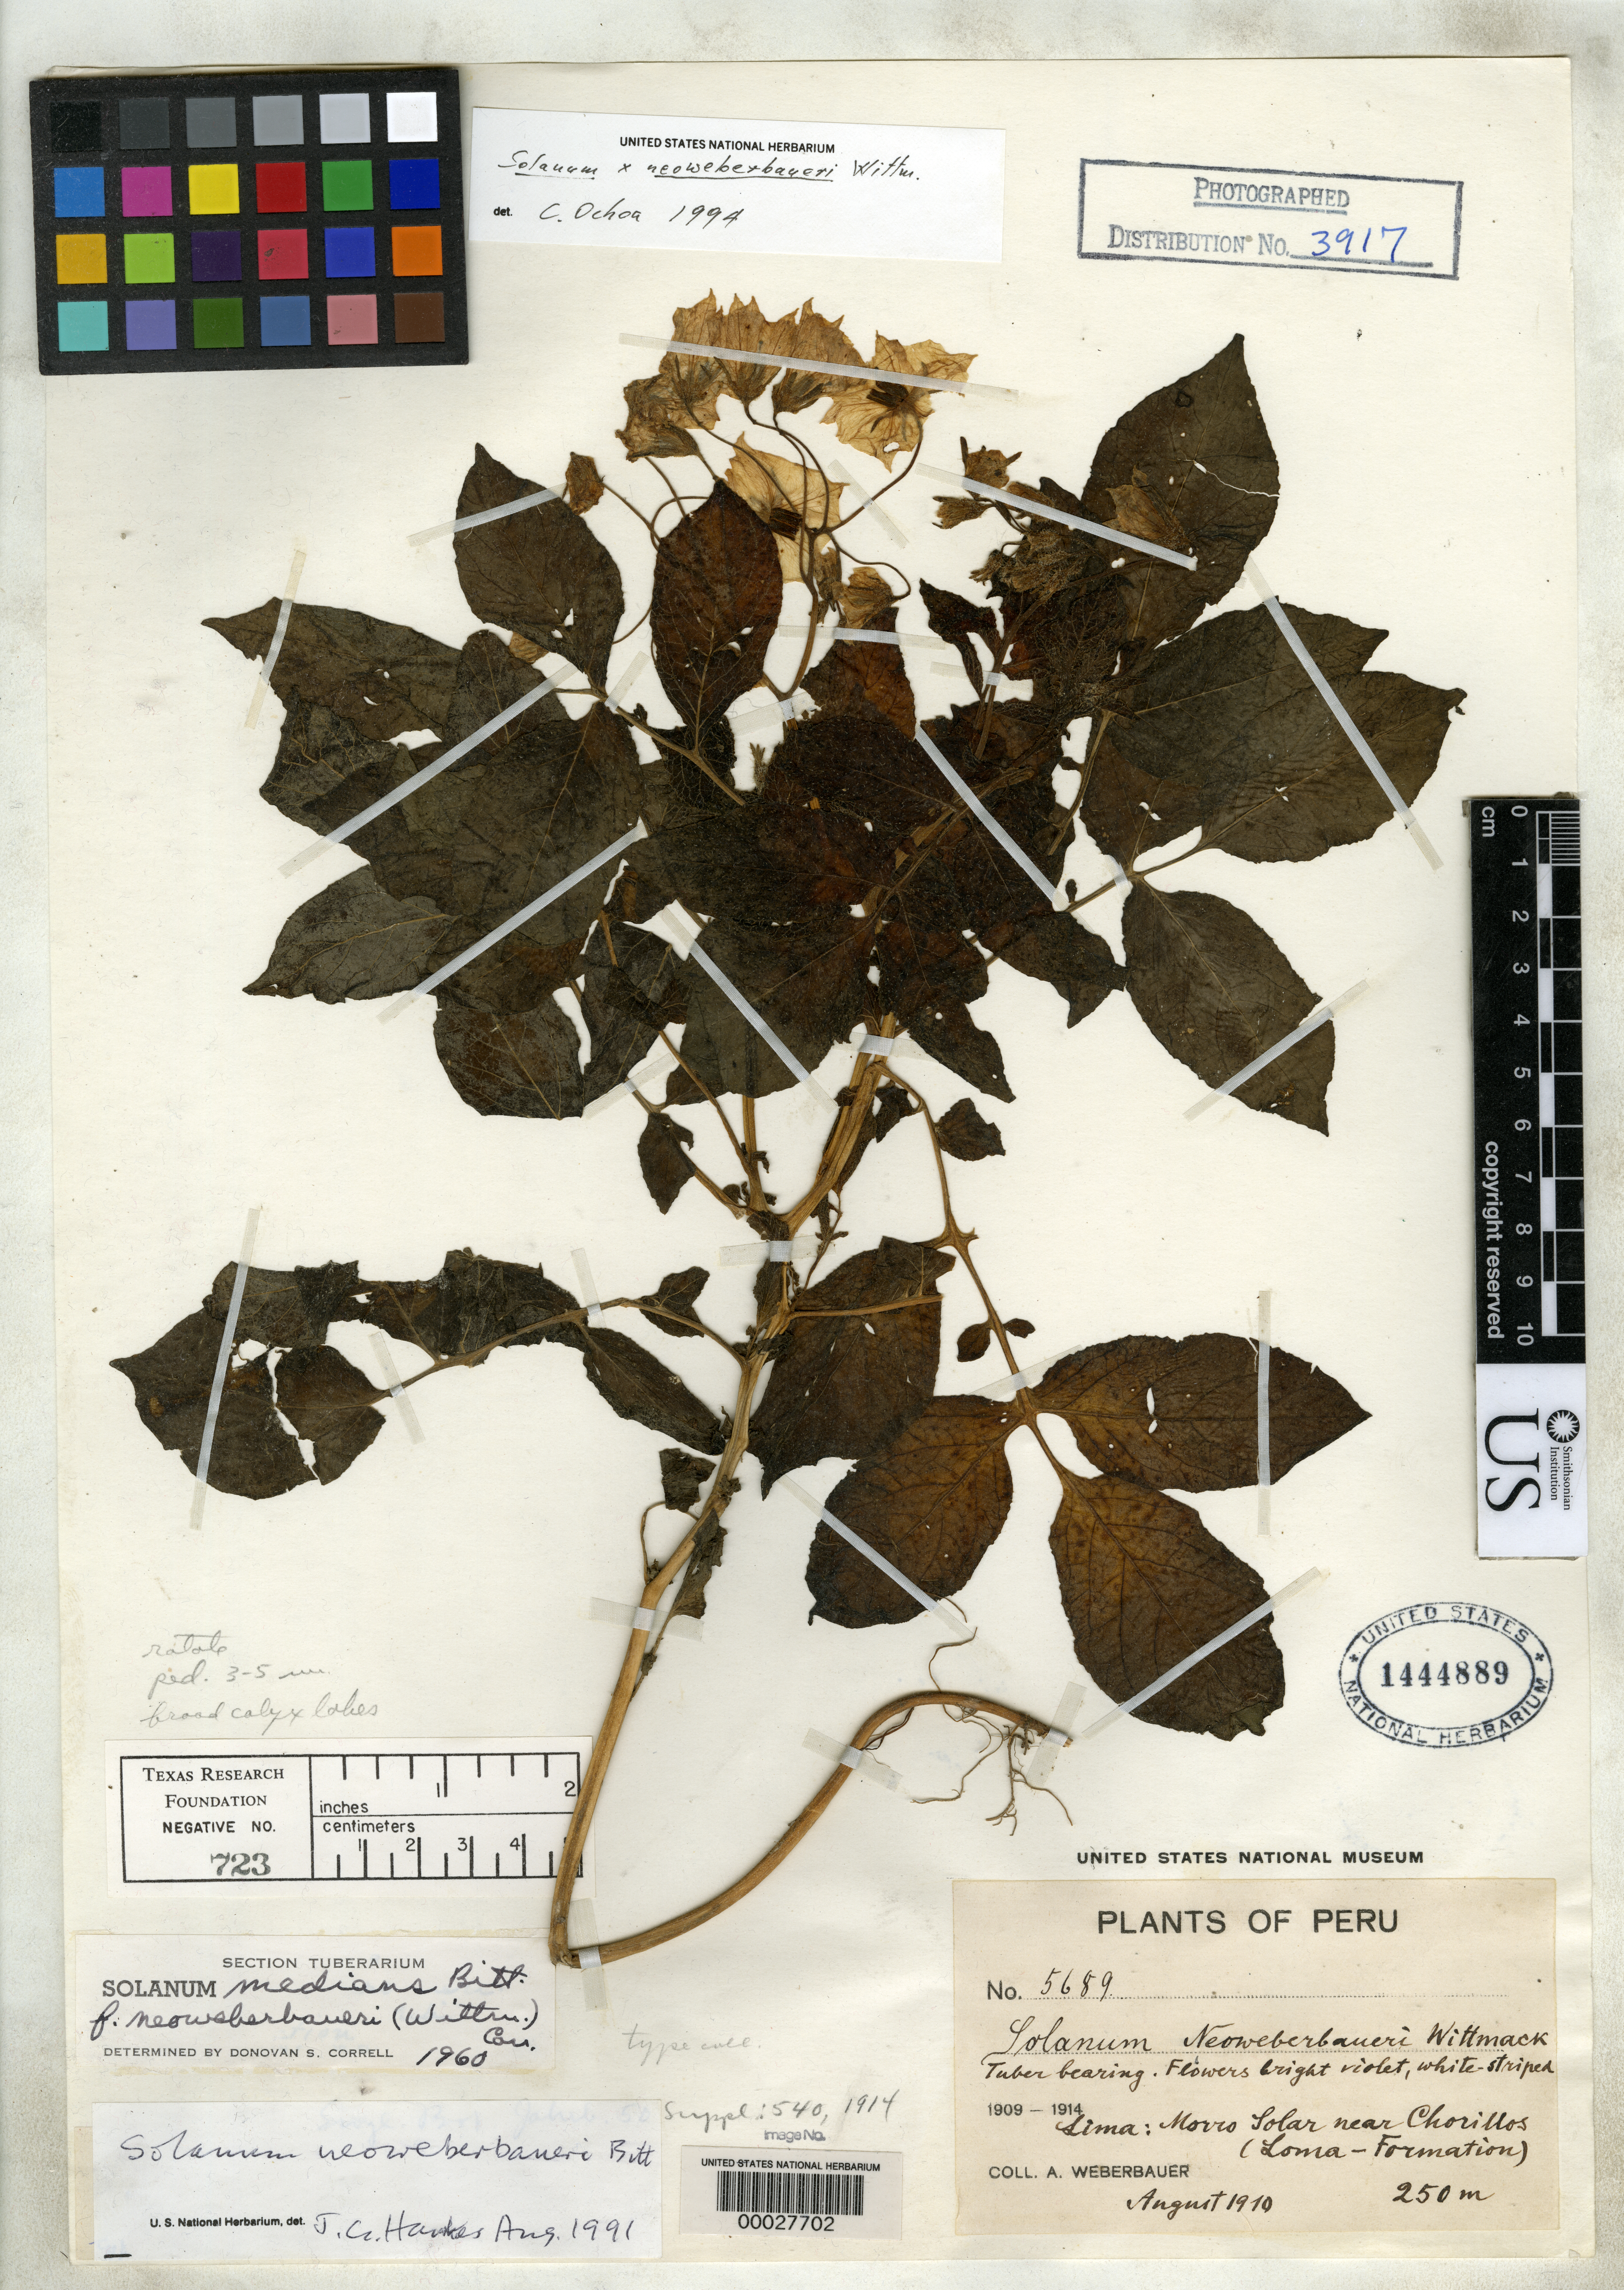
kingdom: Plantae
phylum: Tracheophyta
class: Magnoliopsida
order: Solanales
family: Solanaceae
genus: Solanum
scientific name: Solanum neoweberbaueri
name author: Wittmack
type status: Isotype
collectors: A. Weberbauer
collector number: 5689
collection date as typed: Aug 1910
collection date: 1910-08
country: Peru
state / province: Lima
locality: Morro Solar near Chorillos.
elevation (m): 250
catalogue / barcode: US 1444889